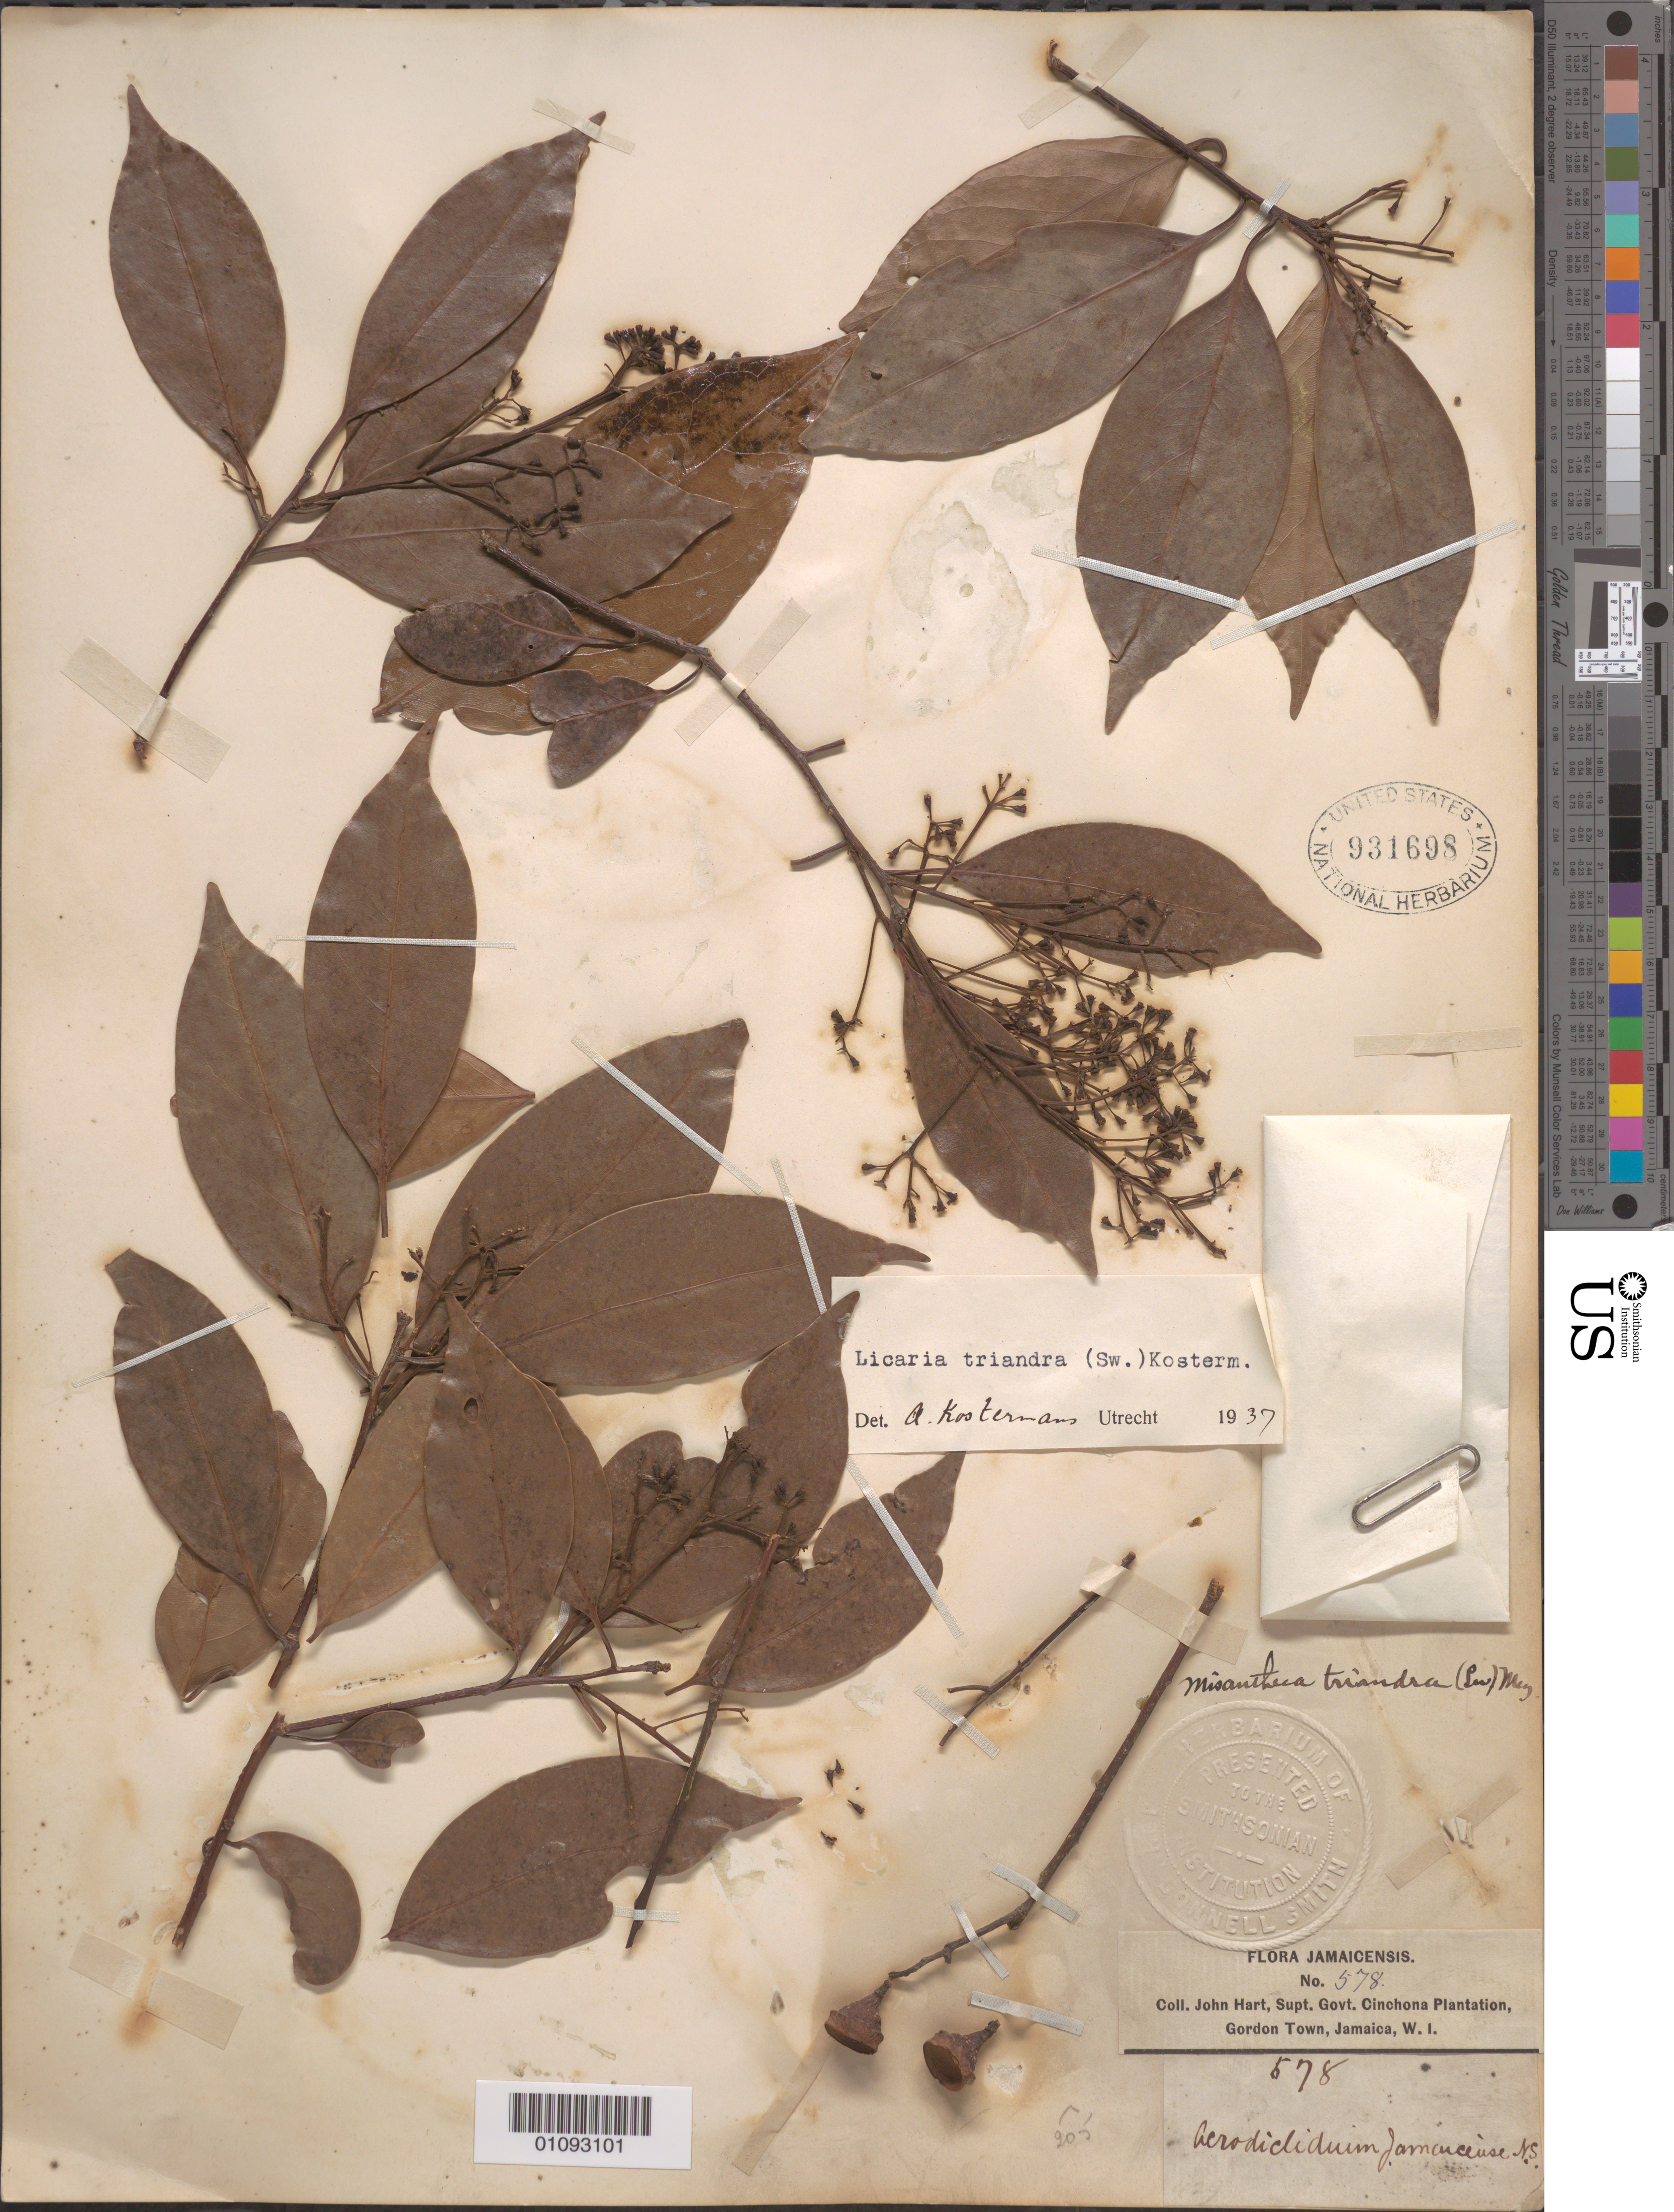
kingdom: Plantae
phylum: Tracheophyta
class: Magnoliopsida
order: Laurales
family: Lauraceae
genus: Licaria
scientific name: Licaria triandra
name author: (Sw.) Kosterm.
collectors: J. Hart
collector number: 578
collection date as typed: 1900 to -- --- 1999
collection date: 1900/1999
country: Jamaica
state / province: Saint Andrew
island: Jamaica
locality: Gordon Town.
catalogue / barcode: US 931698